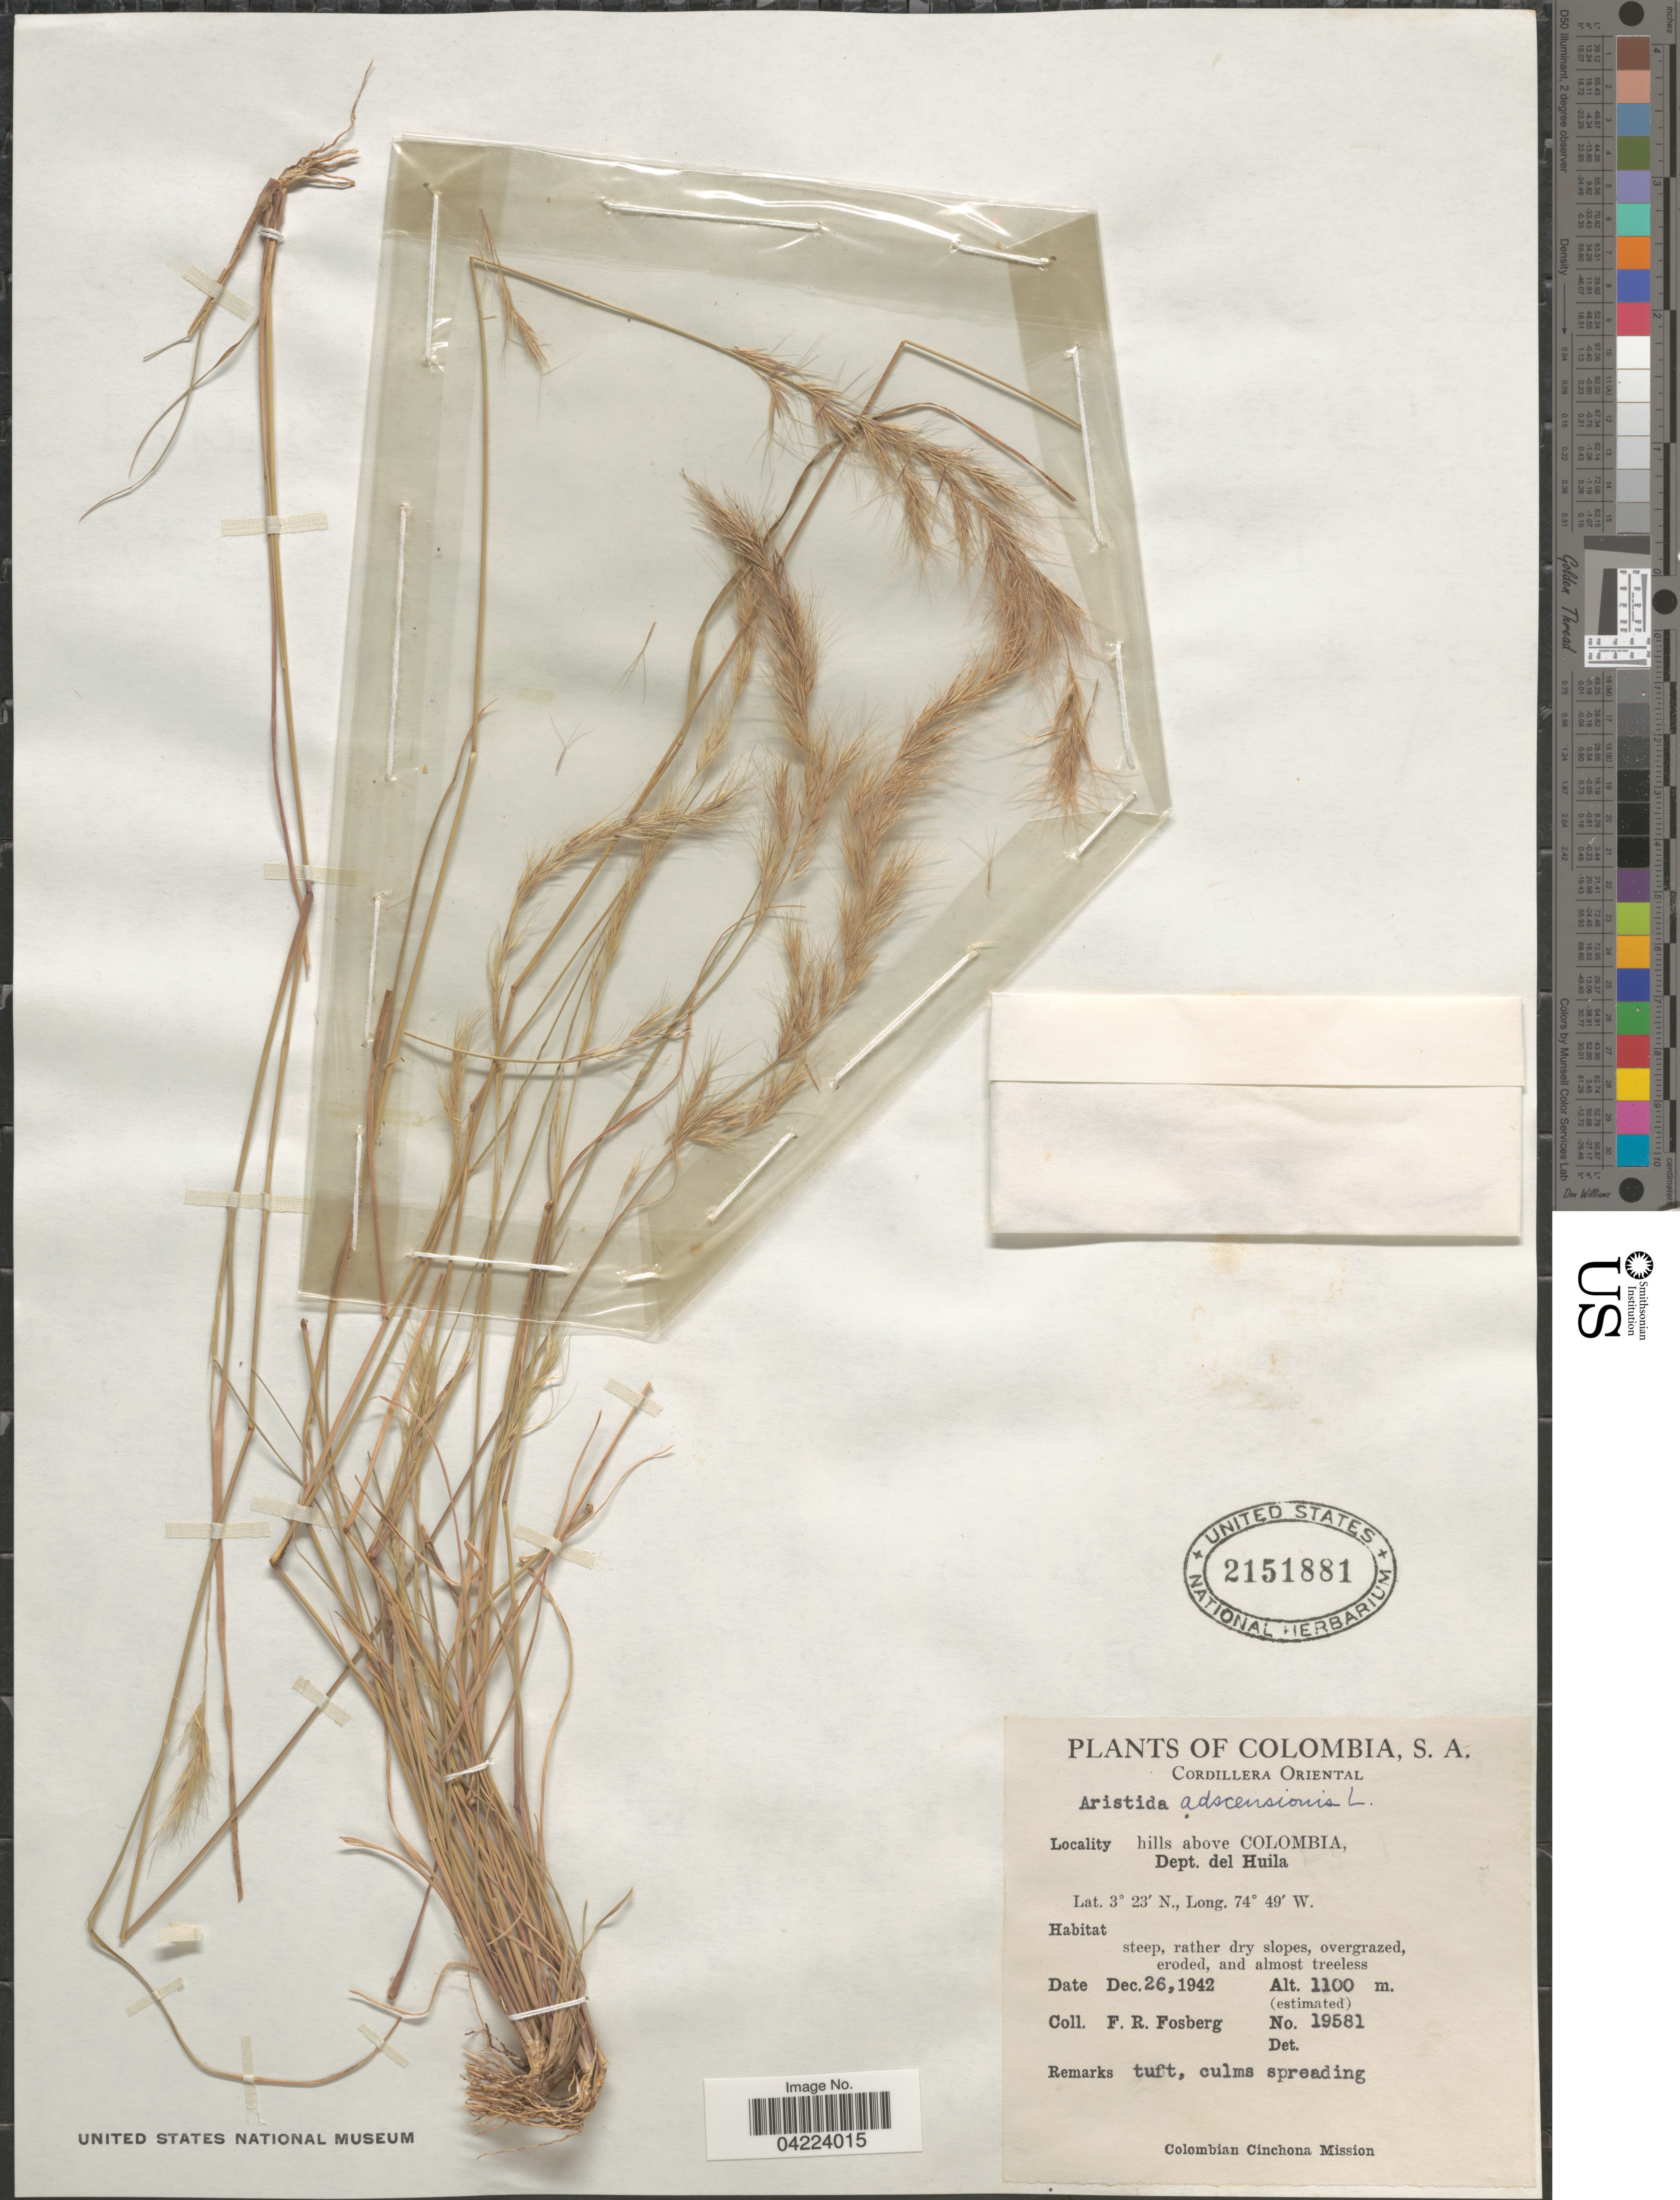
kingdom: Plantae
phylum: Tracheophyta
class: Liliopsida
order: Poales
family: Poaceae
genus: Aristida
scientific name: Aristida adscensionis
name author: L.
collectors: F. R. Fosberg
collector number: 19581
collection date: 1942-12-26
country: Colombia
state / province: Huila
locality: Cordillera Oriental. Hills above Colombia, Dept. del Huila. Colombian Cinchona Mission.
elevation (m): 1100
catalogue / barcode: US 2151881